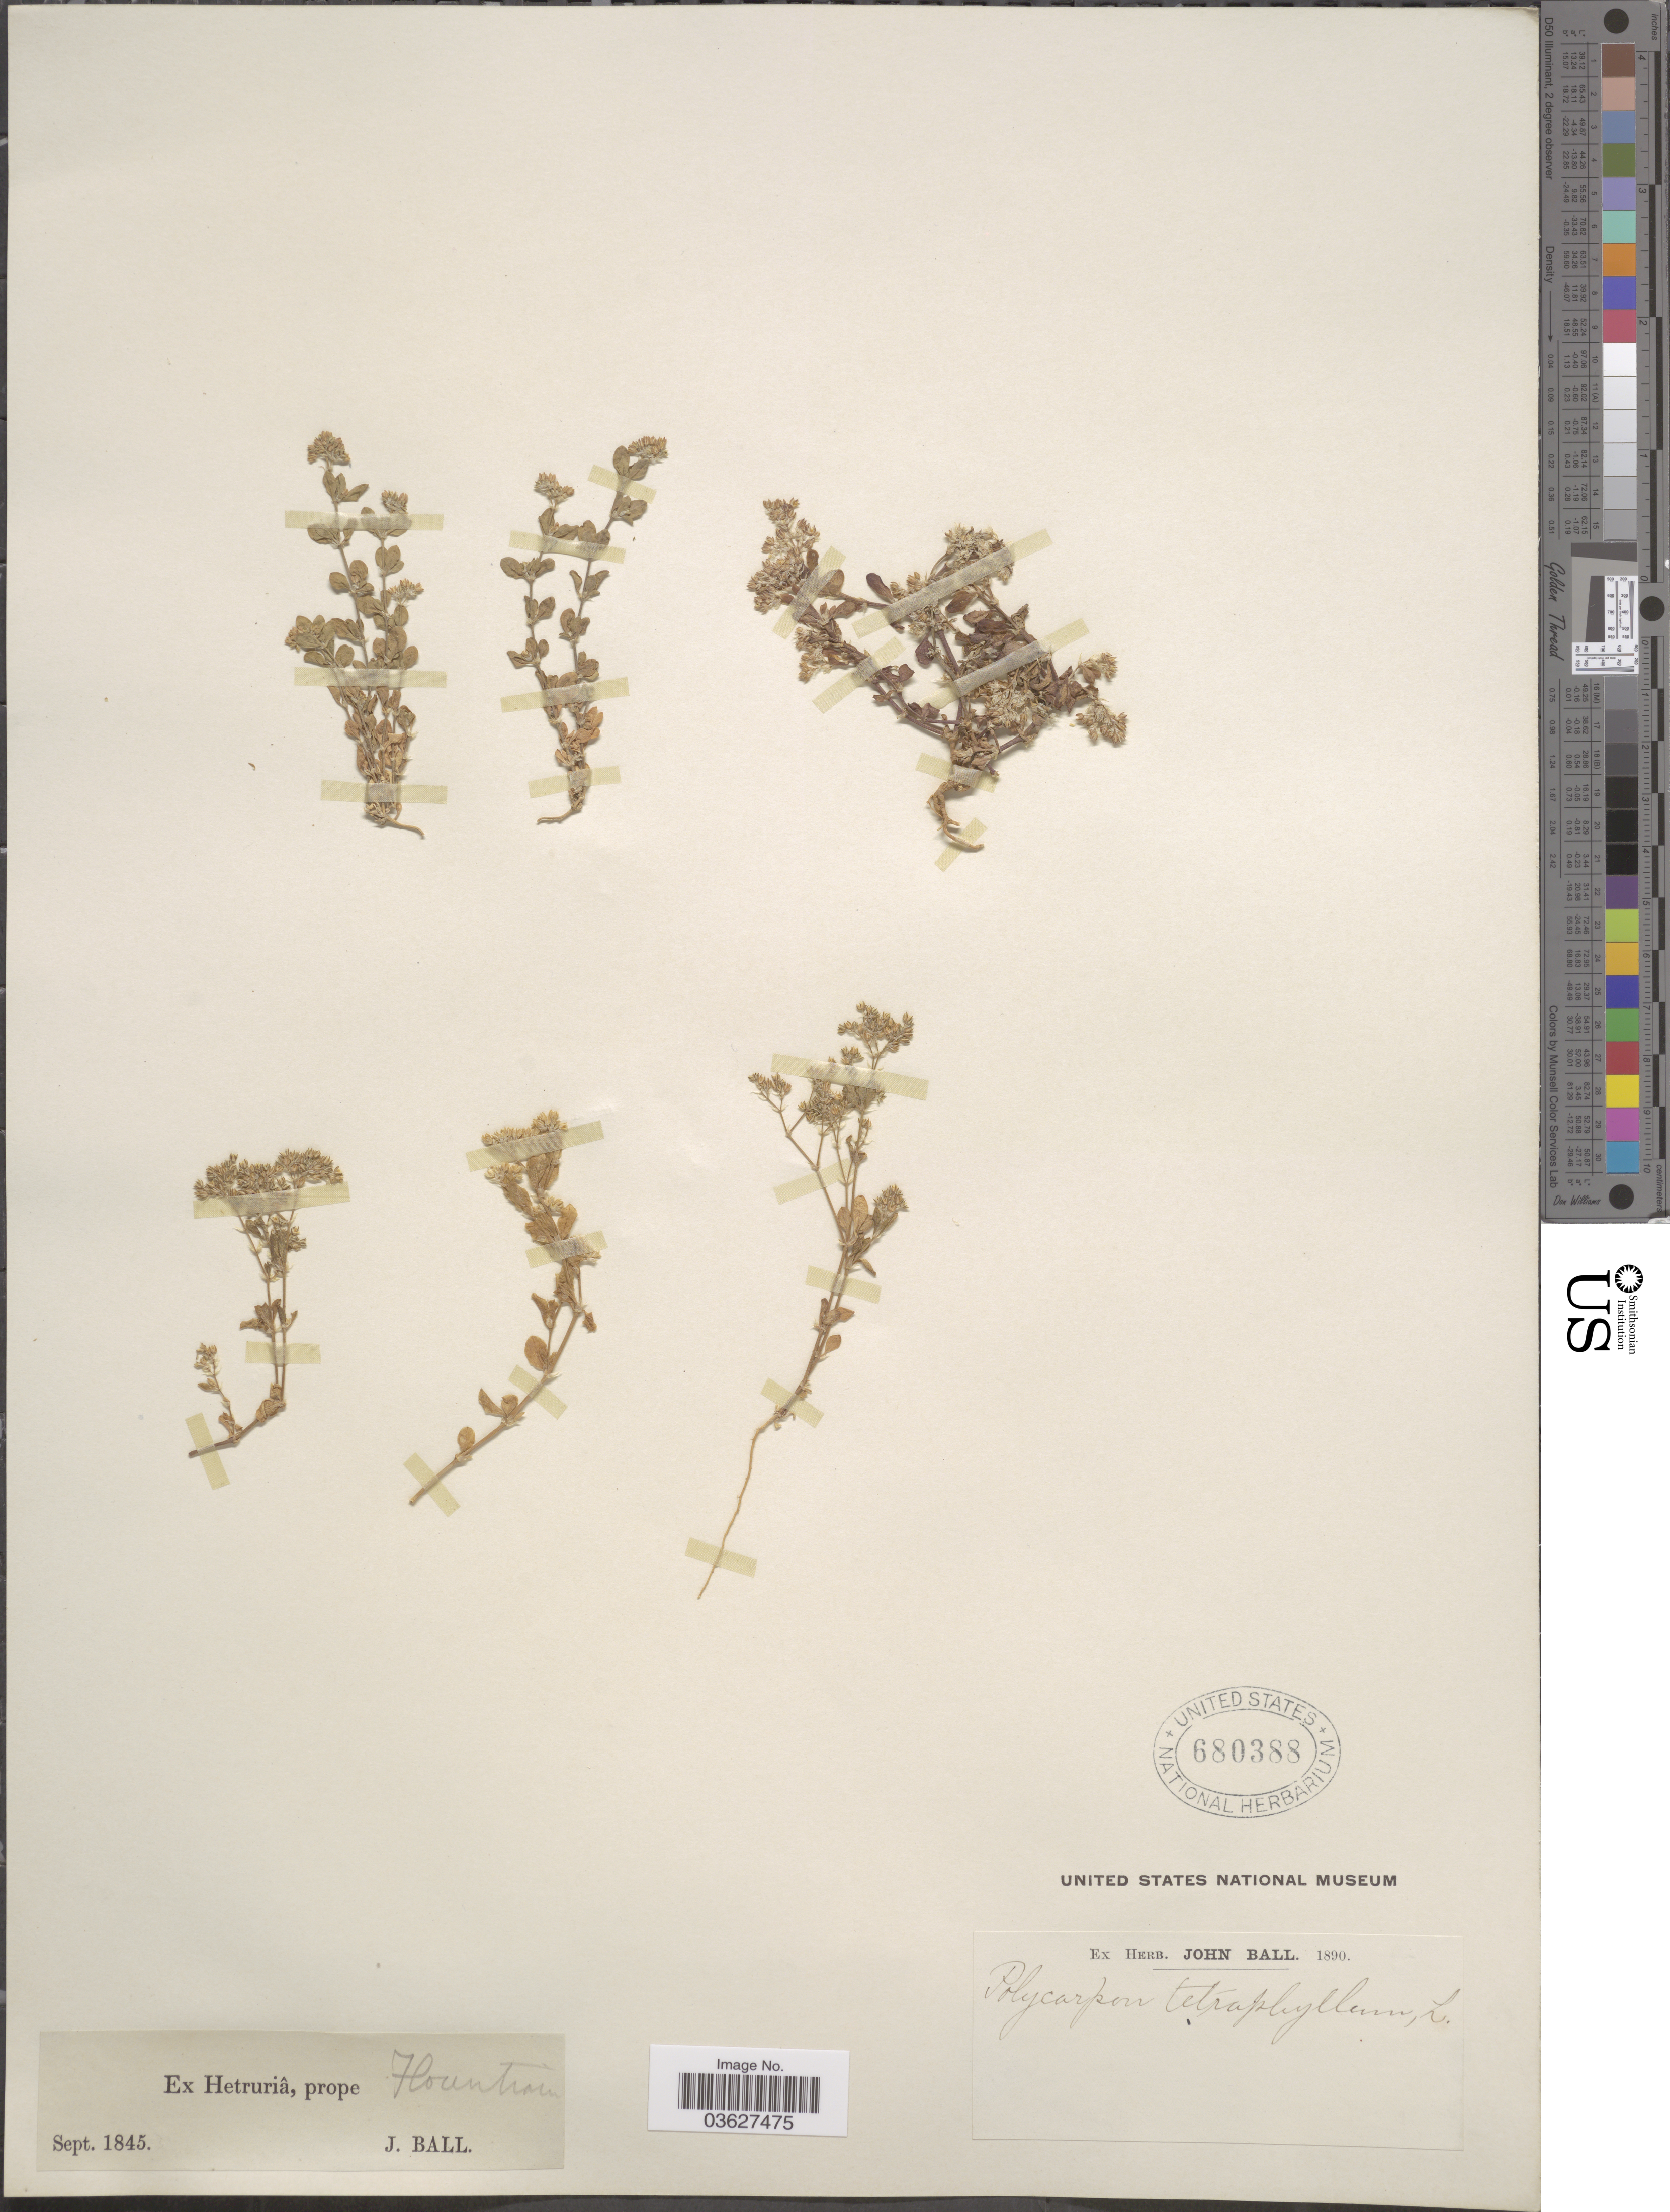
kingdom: Plantae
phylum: Tracheophyta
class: Magnoliopsida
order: Caryophyllales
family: Caryophyllaceae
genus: Polycarpon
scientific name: Polycarpon tetraphyllum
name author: (L.) L.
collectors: J. Ball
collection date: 1845-09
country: Italy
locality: Ex Hetruriâ, prope Florentiam.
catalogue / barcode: US 680388